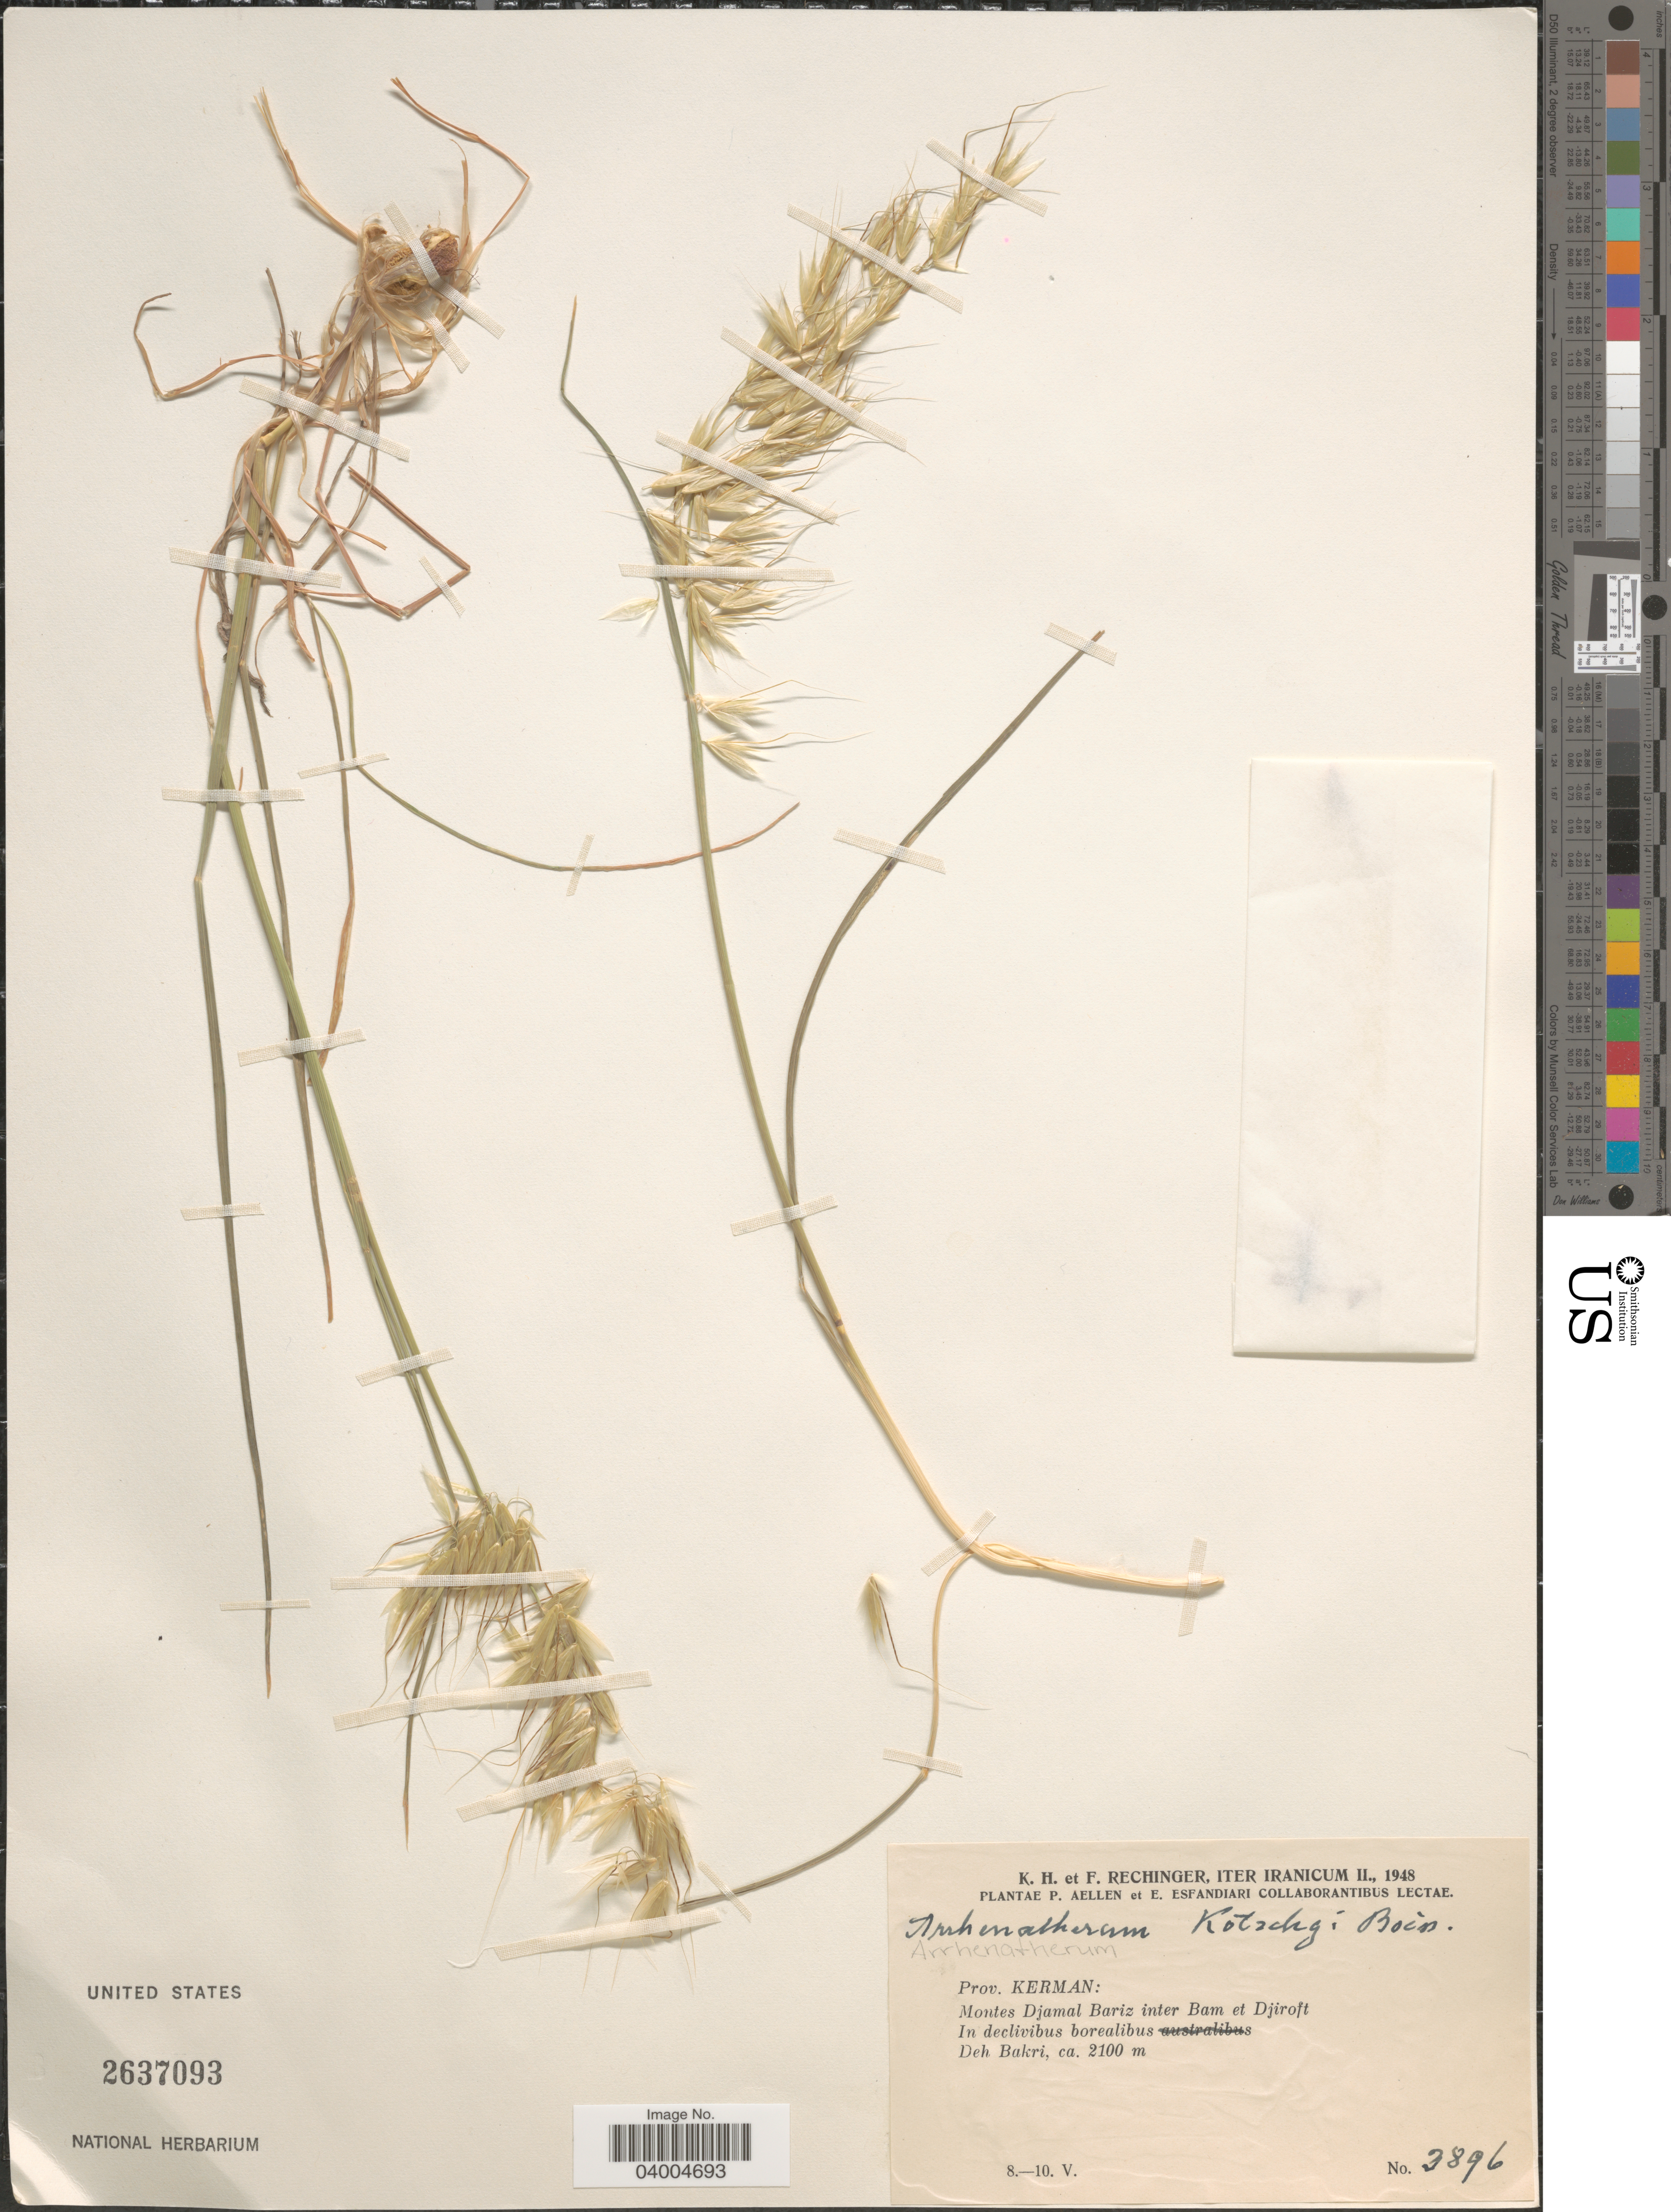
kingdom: Plantae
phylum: Tracheophyta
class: Liliopsida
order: Poales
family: Poaceae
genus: Arrhenatherum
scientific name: Arrhenatherum kotschyi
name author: Boiss.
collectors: K. H. Rechinger & F. Rechinger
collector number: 3896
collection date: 1948-05-08/1948-05-10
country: Iran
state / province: Kerman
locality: Montes Djamal Bariz inter Bam et Djiroft. In declivibus borealibus Deh Bakri.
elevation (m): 2100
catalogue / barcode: US 2637093